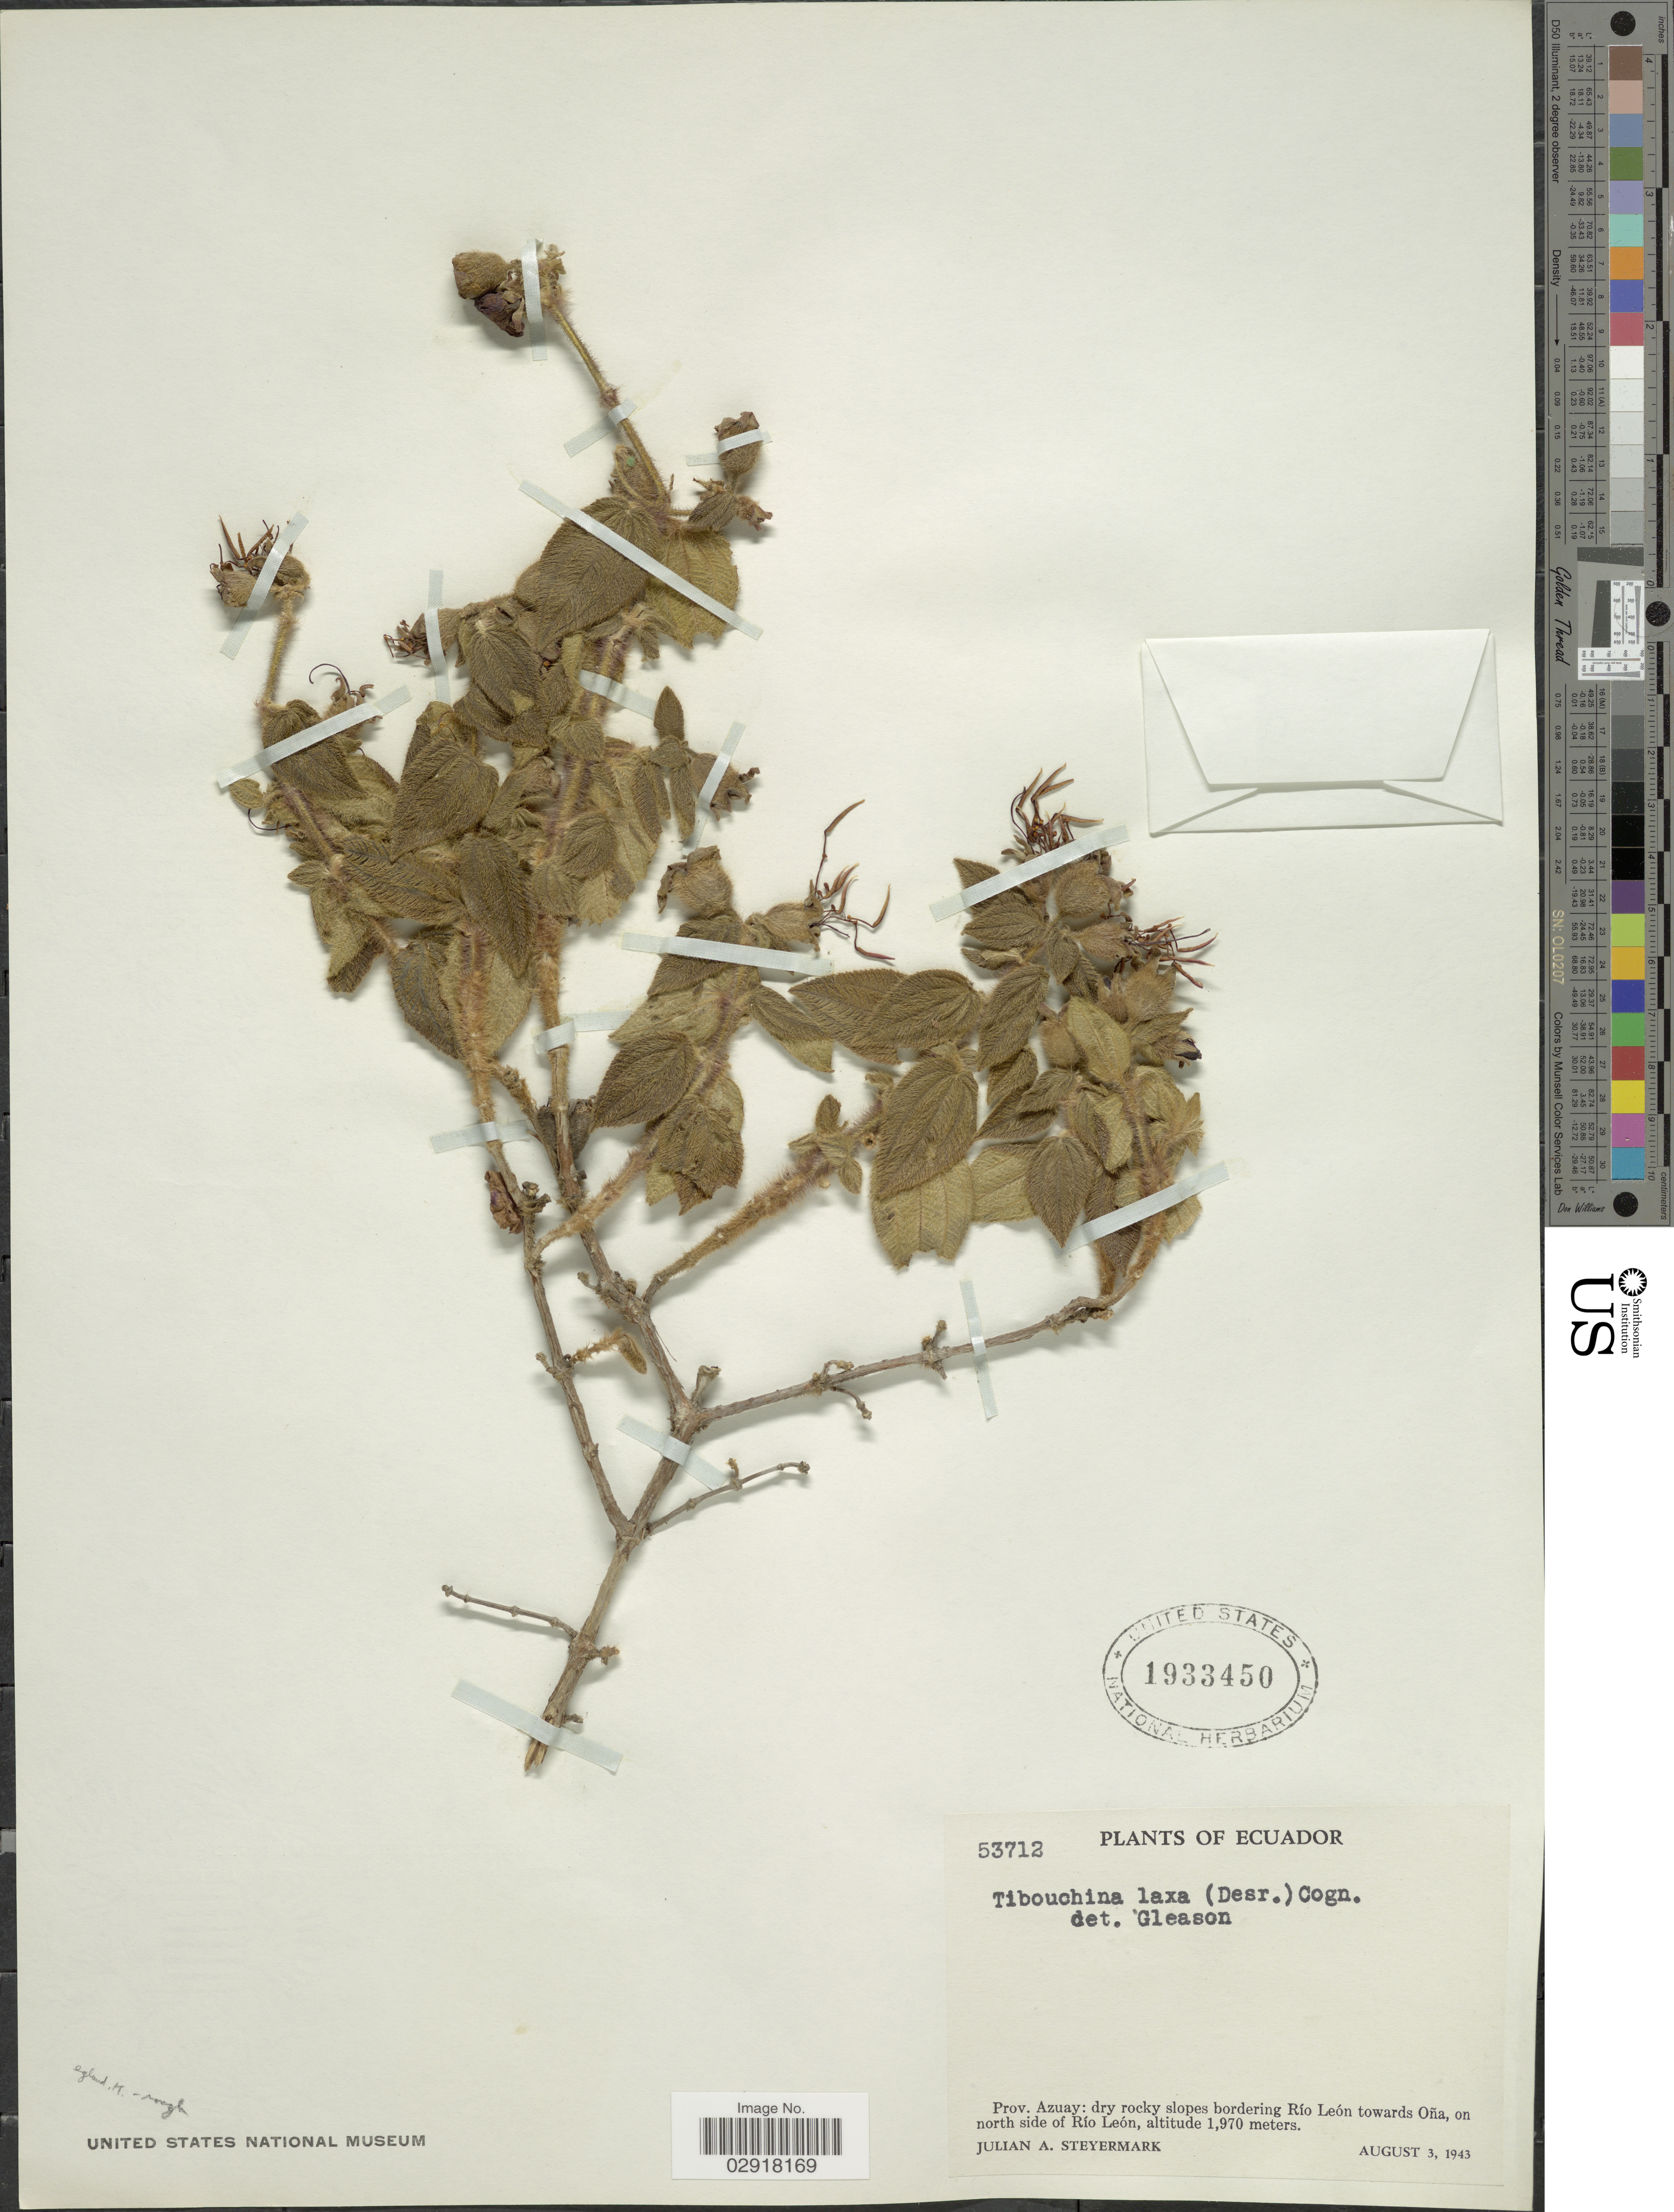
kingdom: Plantae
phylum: Tracheophyta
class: Magnoliopsida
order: Myrtales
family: Melastomataceae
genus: Chaetogastra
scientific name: Chaetogastra laxa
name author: (Desr.) P.J.F. Guim. & Michelang.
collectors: J. Steyermark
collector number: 53712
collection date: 1943-08-03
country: Ecuador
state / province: Azuay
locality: Dry rocky slopes bordering Río León towards Oña, on north side of Río León.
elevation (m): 1970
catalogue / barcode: US 1933450